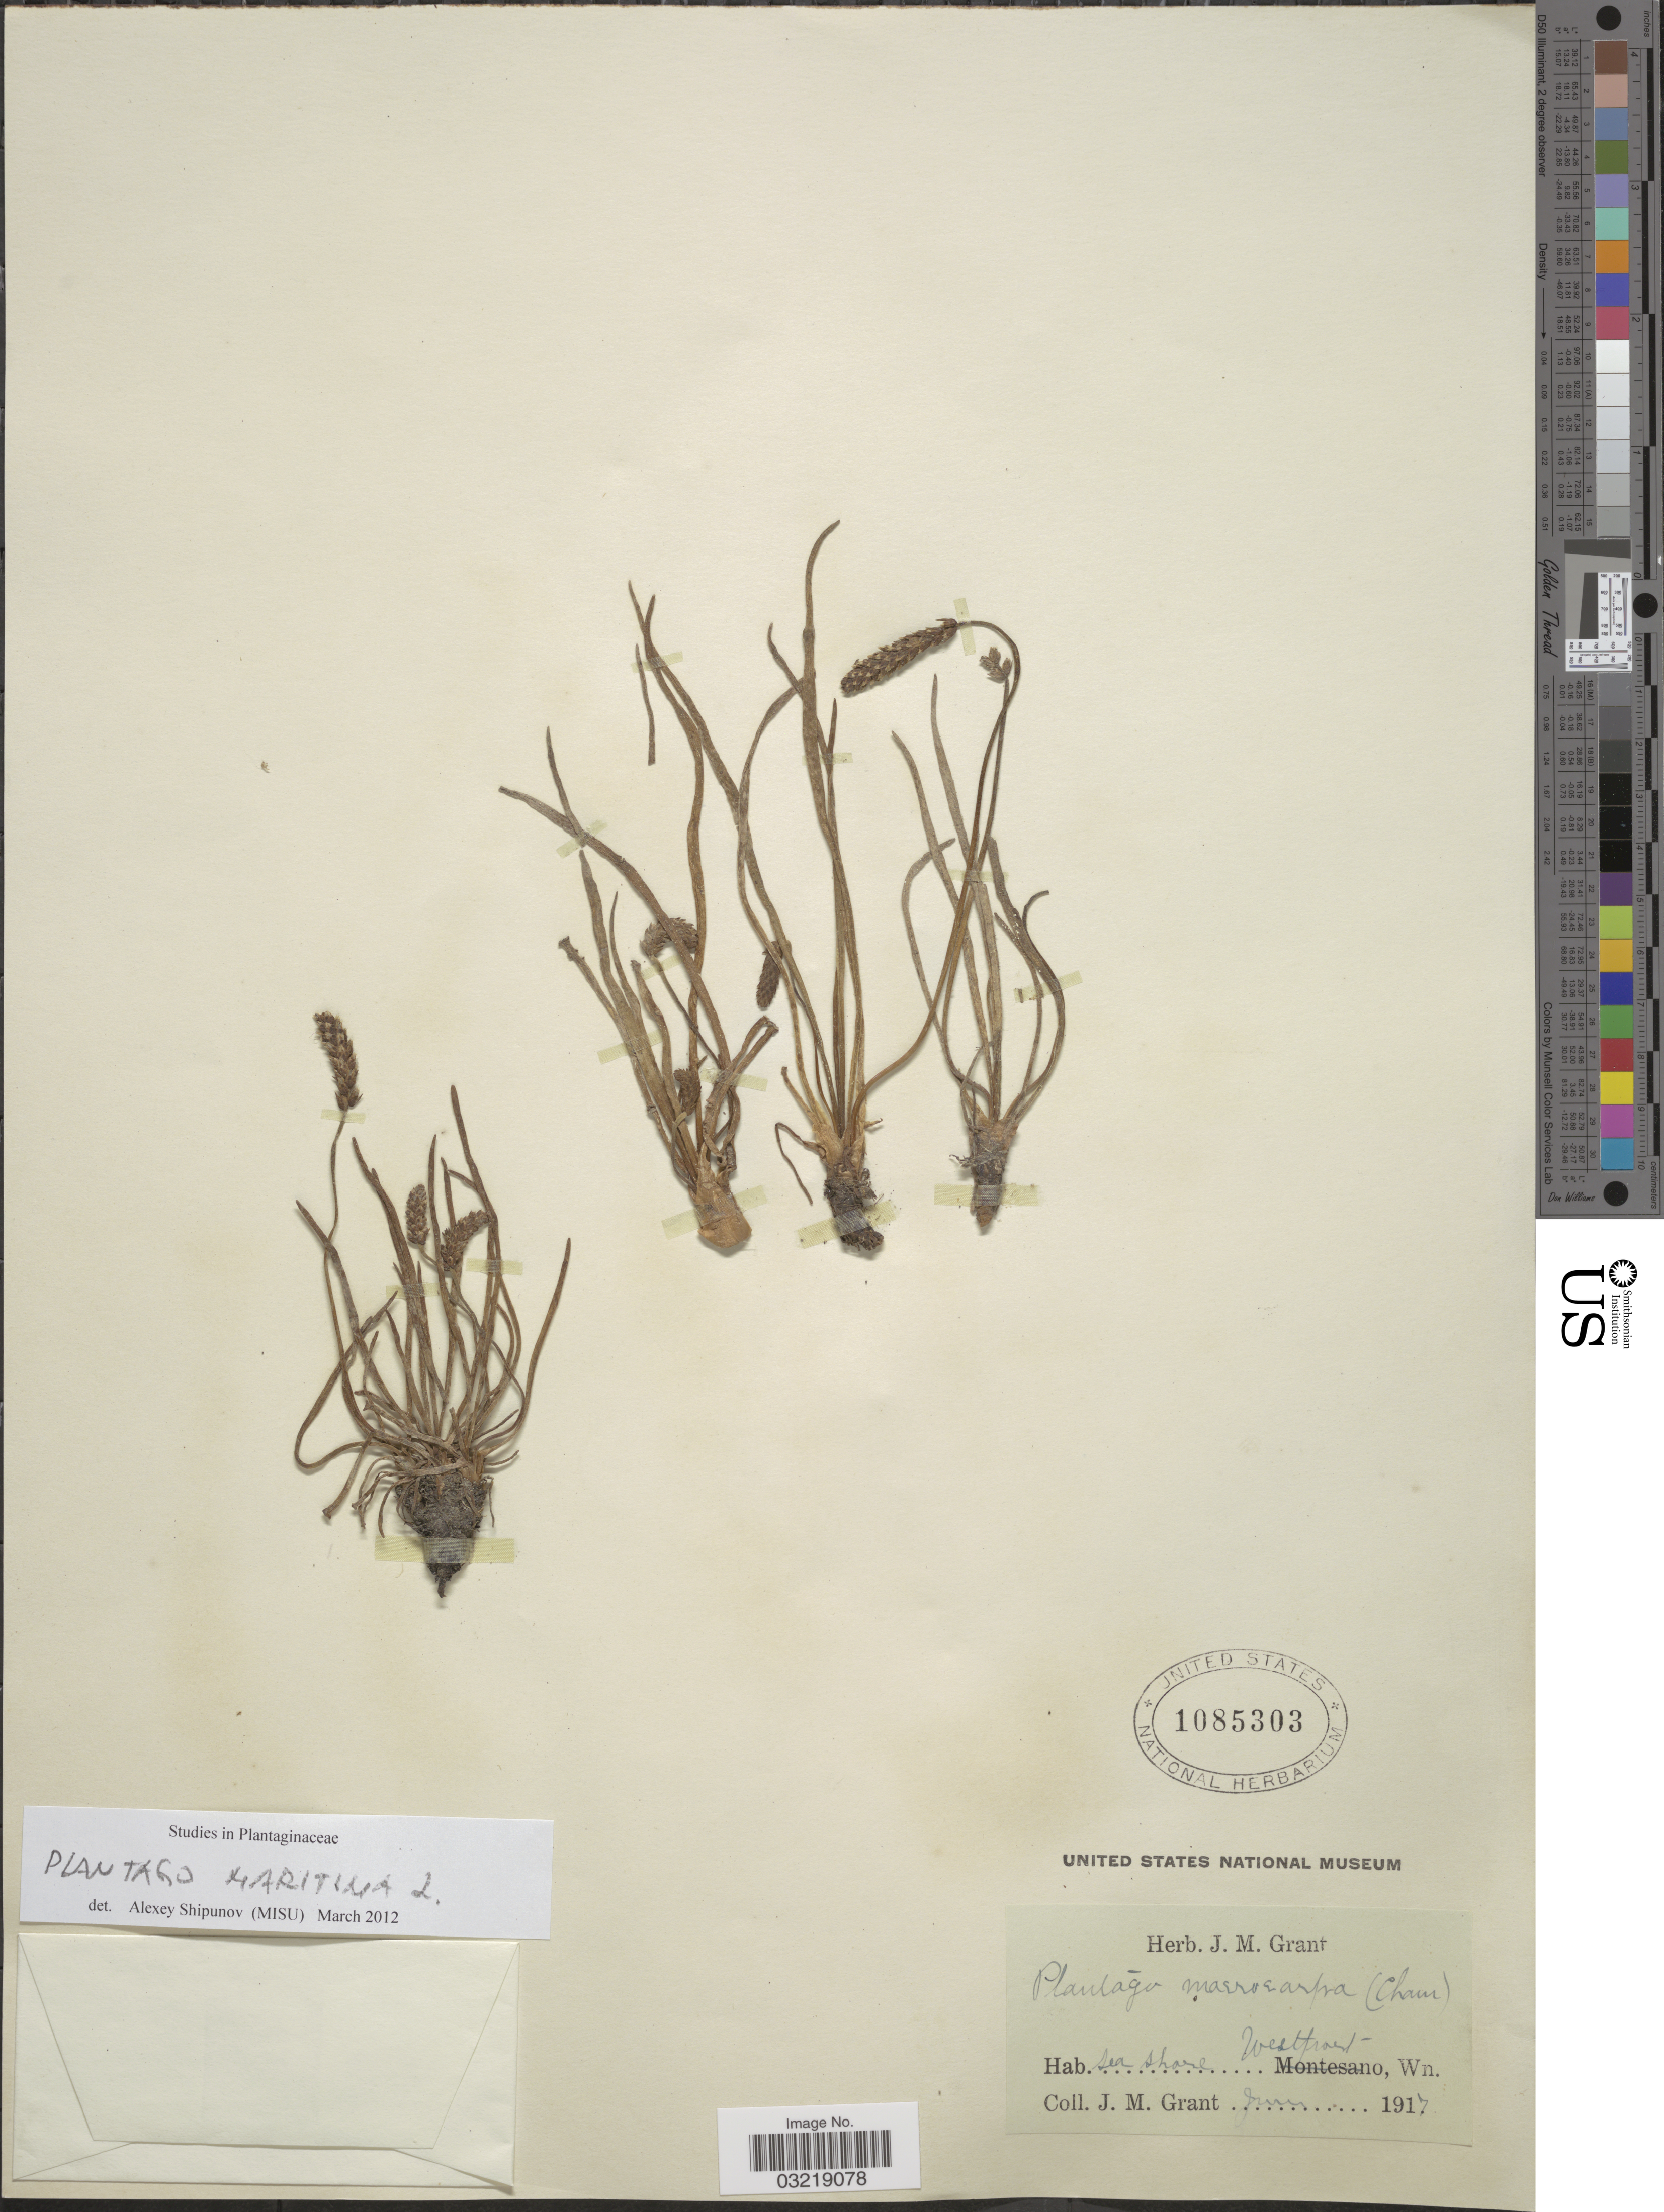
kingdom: Plantae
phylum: Tracheophyta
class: Magnoliopsida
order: Lamiales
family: Plantaginaceae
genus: Plantago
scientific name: Plantago maritima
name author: L.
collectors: J. M. Grant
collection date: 1917-06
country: United States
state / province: Washington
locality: Sea shore Westport, Wn.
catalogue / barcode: US 1085303